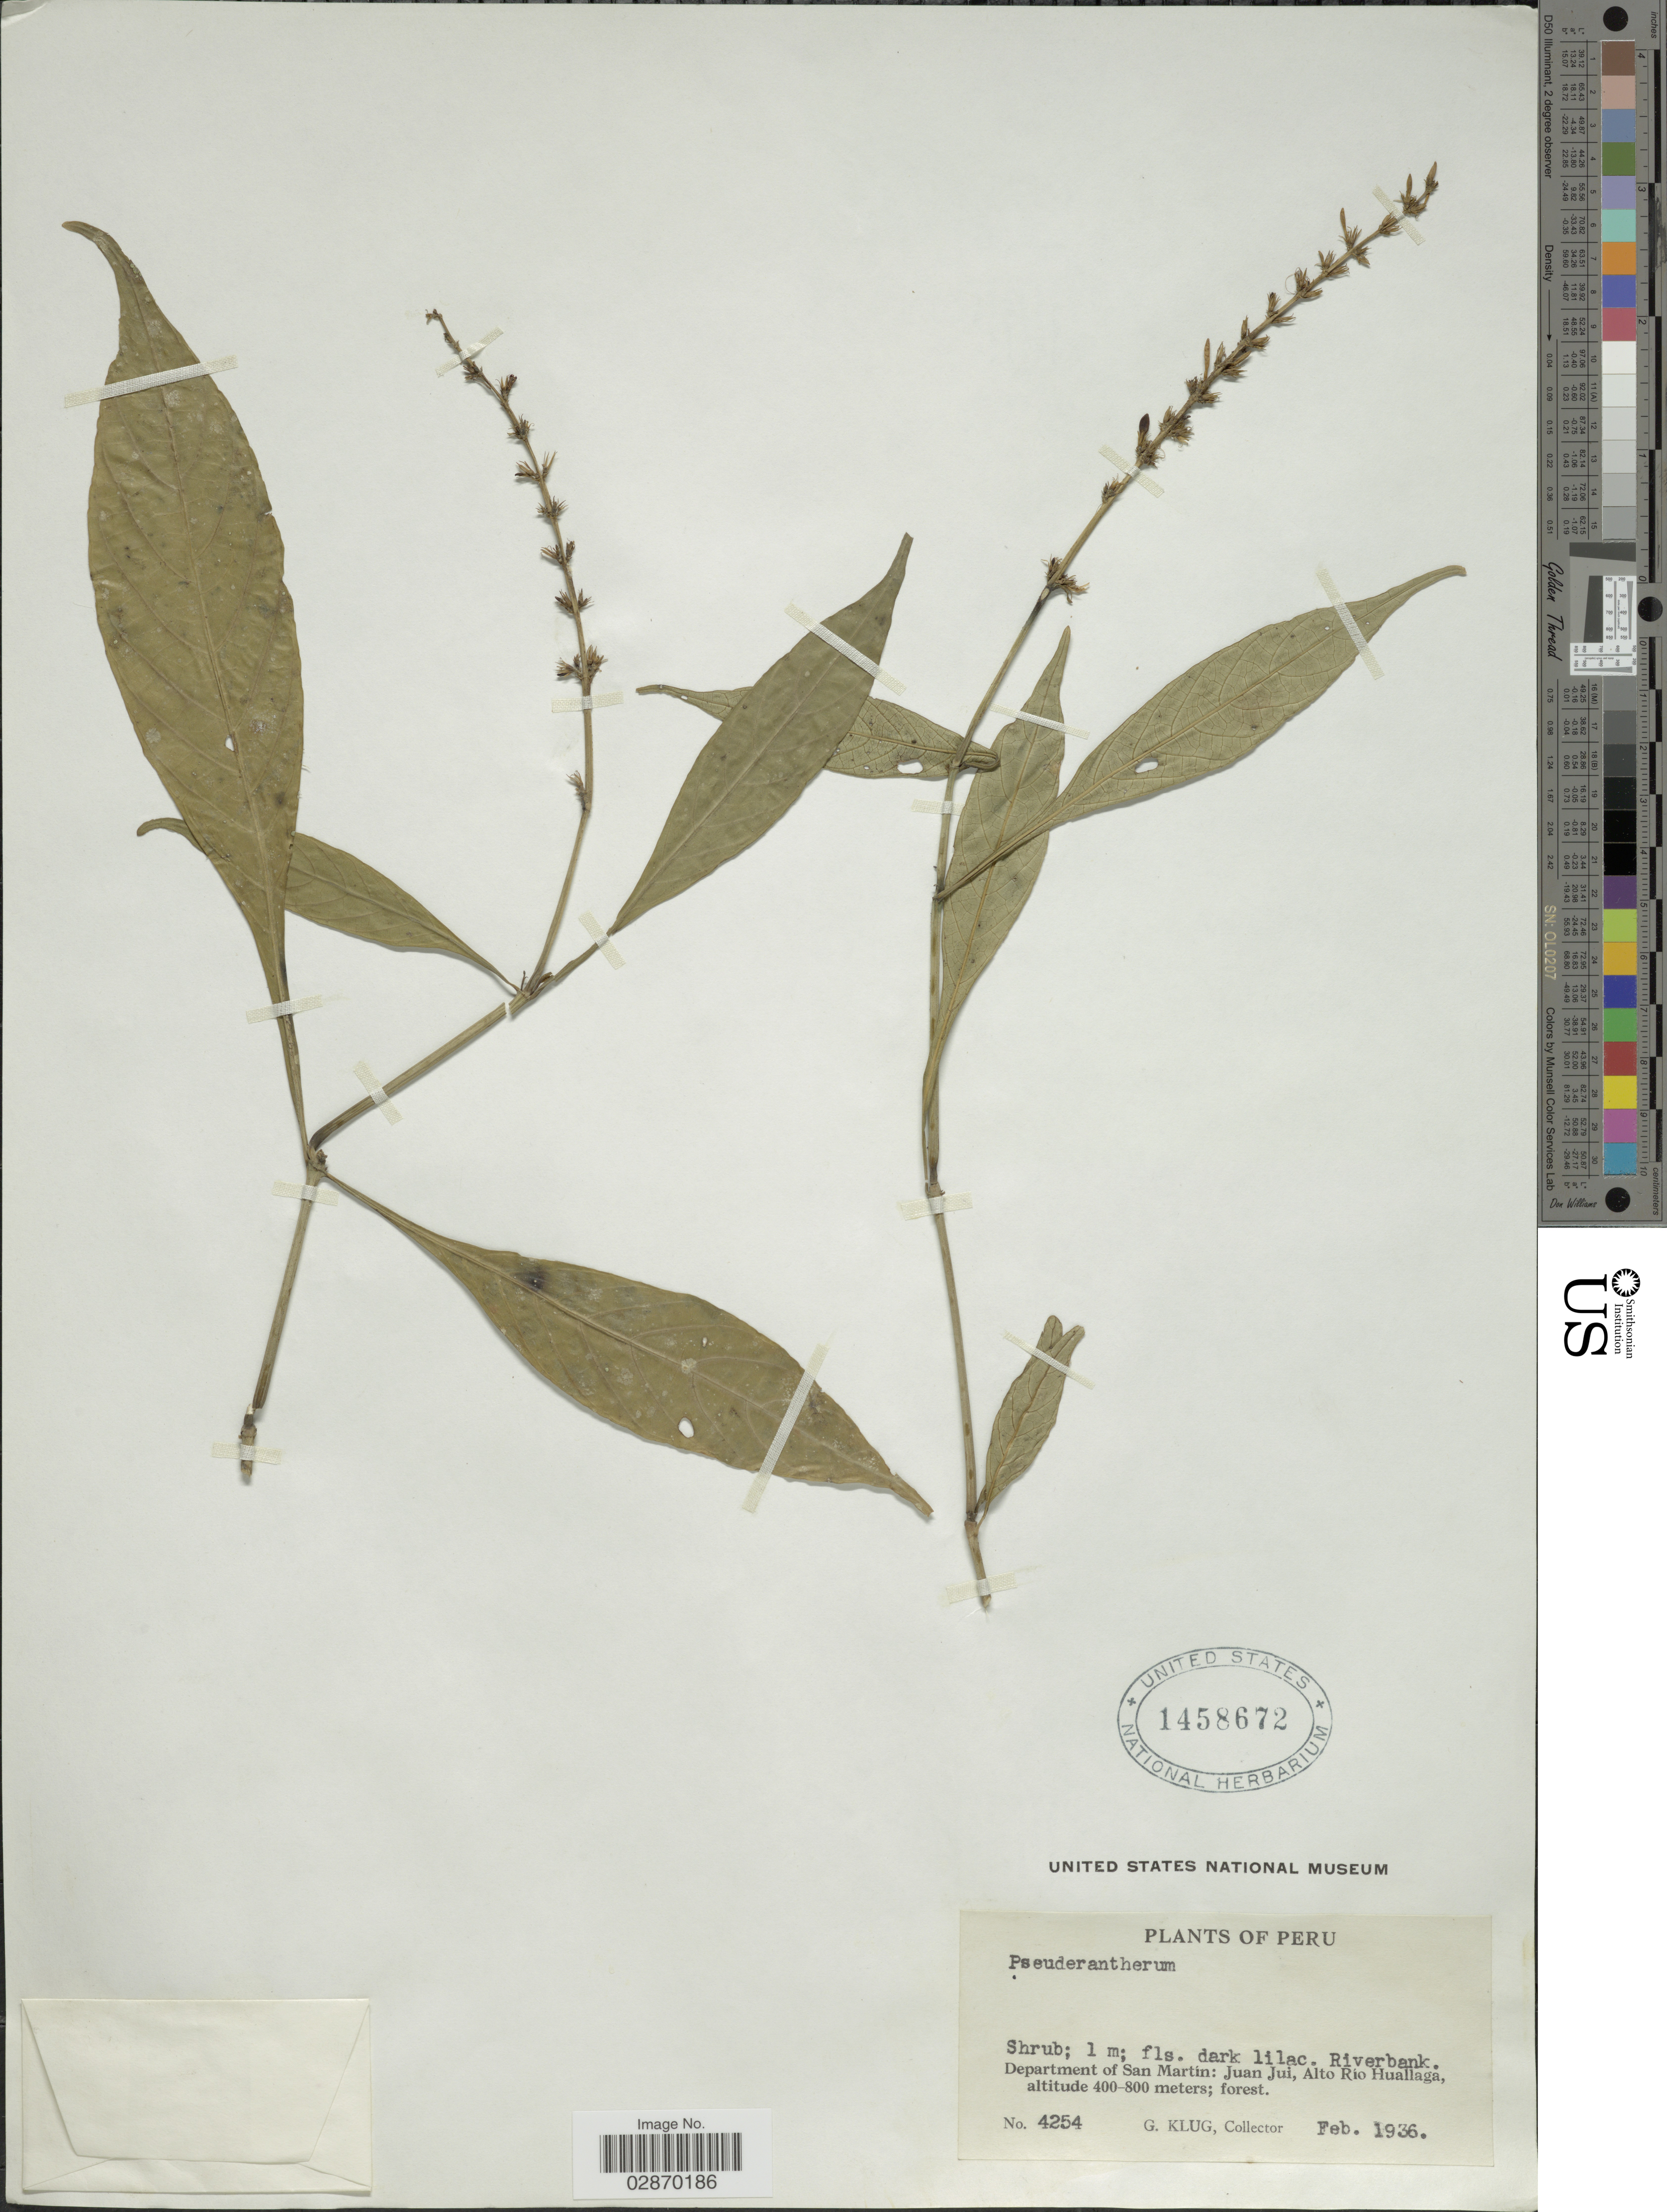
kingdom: Plantae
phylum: Tracheophyta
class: Magnoliopsida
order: Lamiales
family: Acanthaceae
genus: Pseuderanthemum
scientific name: Pseuderanthemum sp.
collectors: G. Klug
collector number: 4254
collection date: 1936-02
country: Peru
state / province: San Martín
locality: Department of San Martín: Juan Jui, Alto Rio Huallaga.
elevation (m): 400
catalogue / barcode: US 1458672